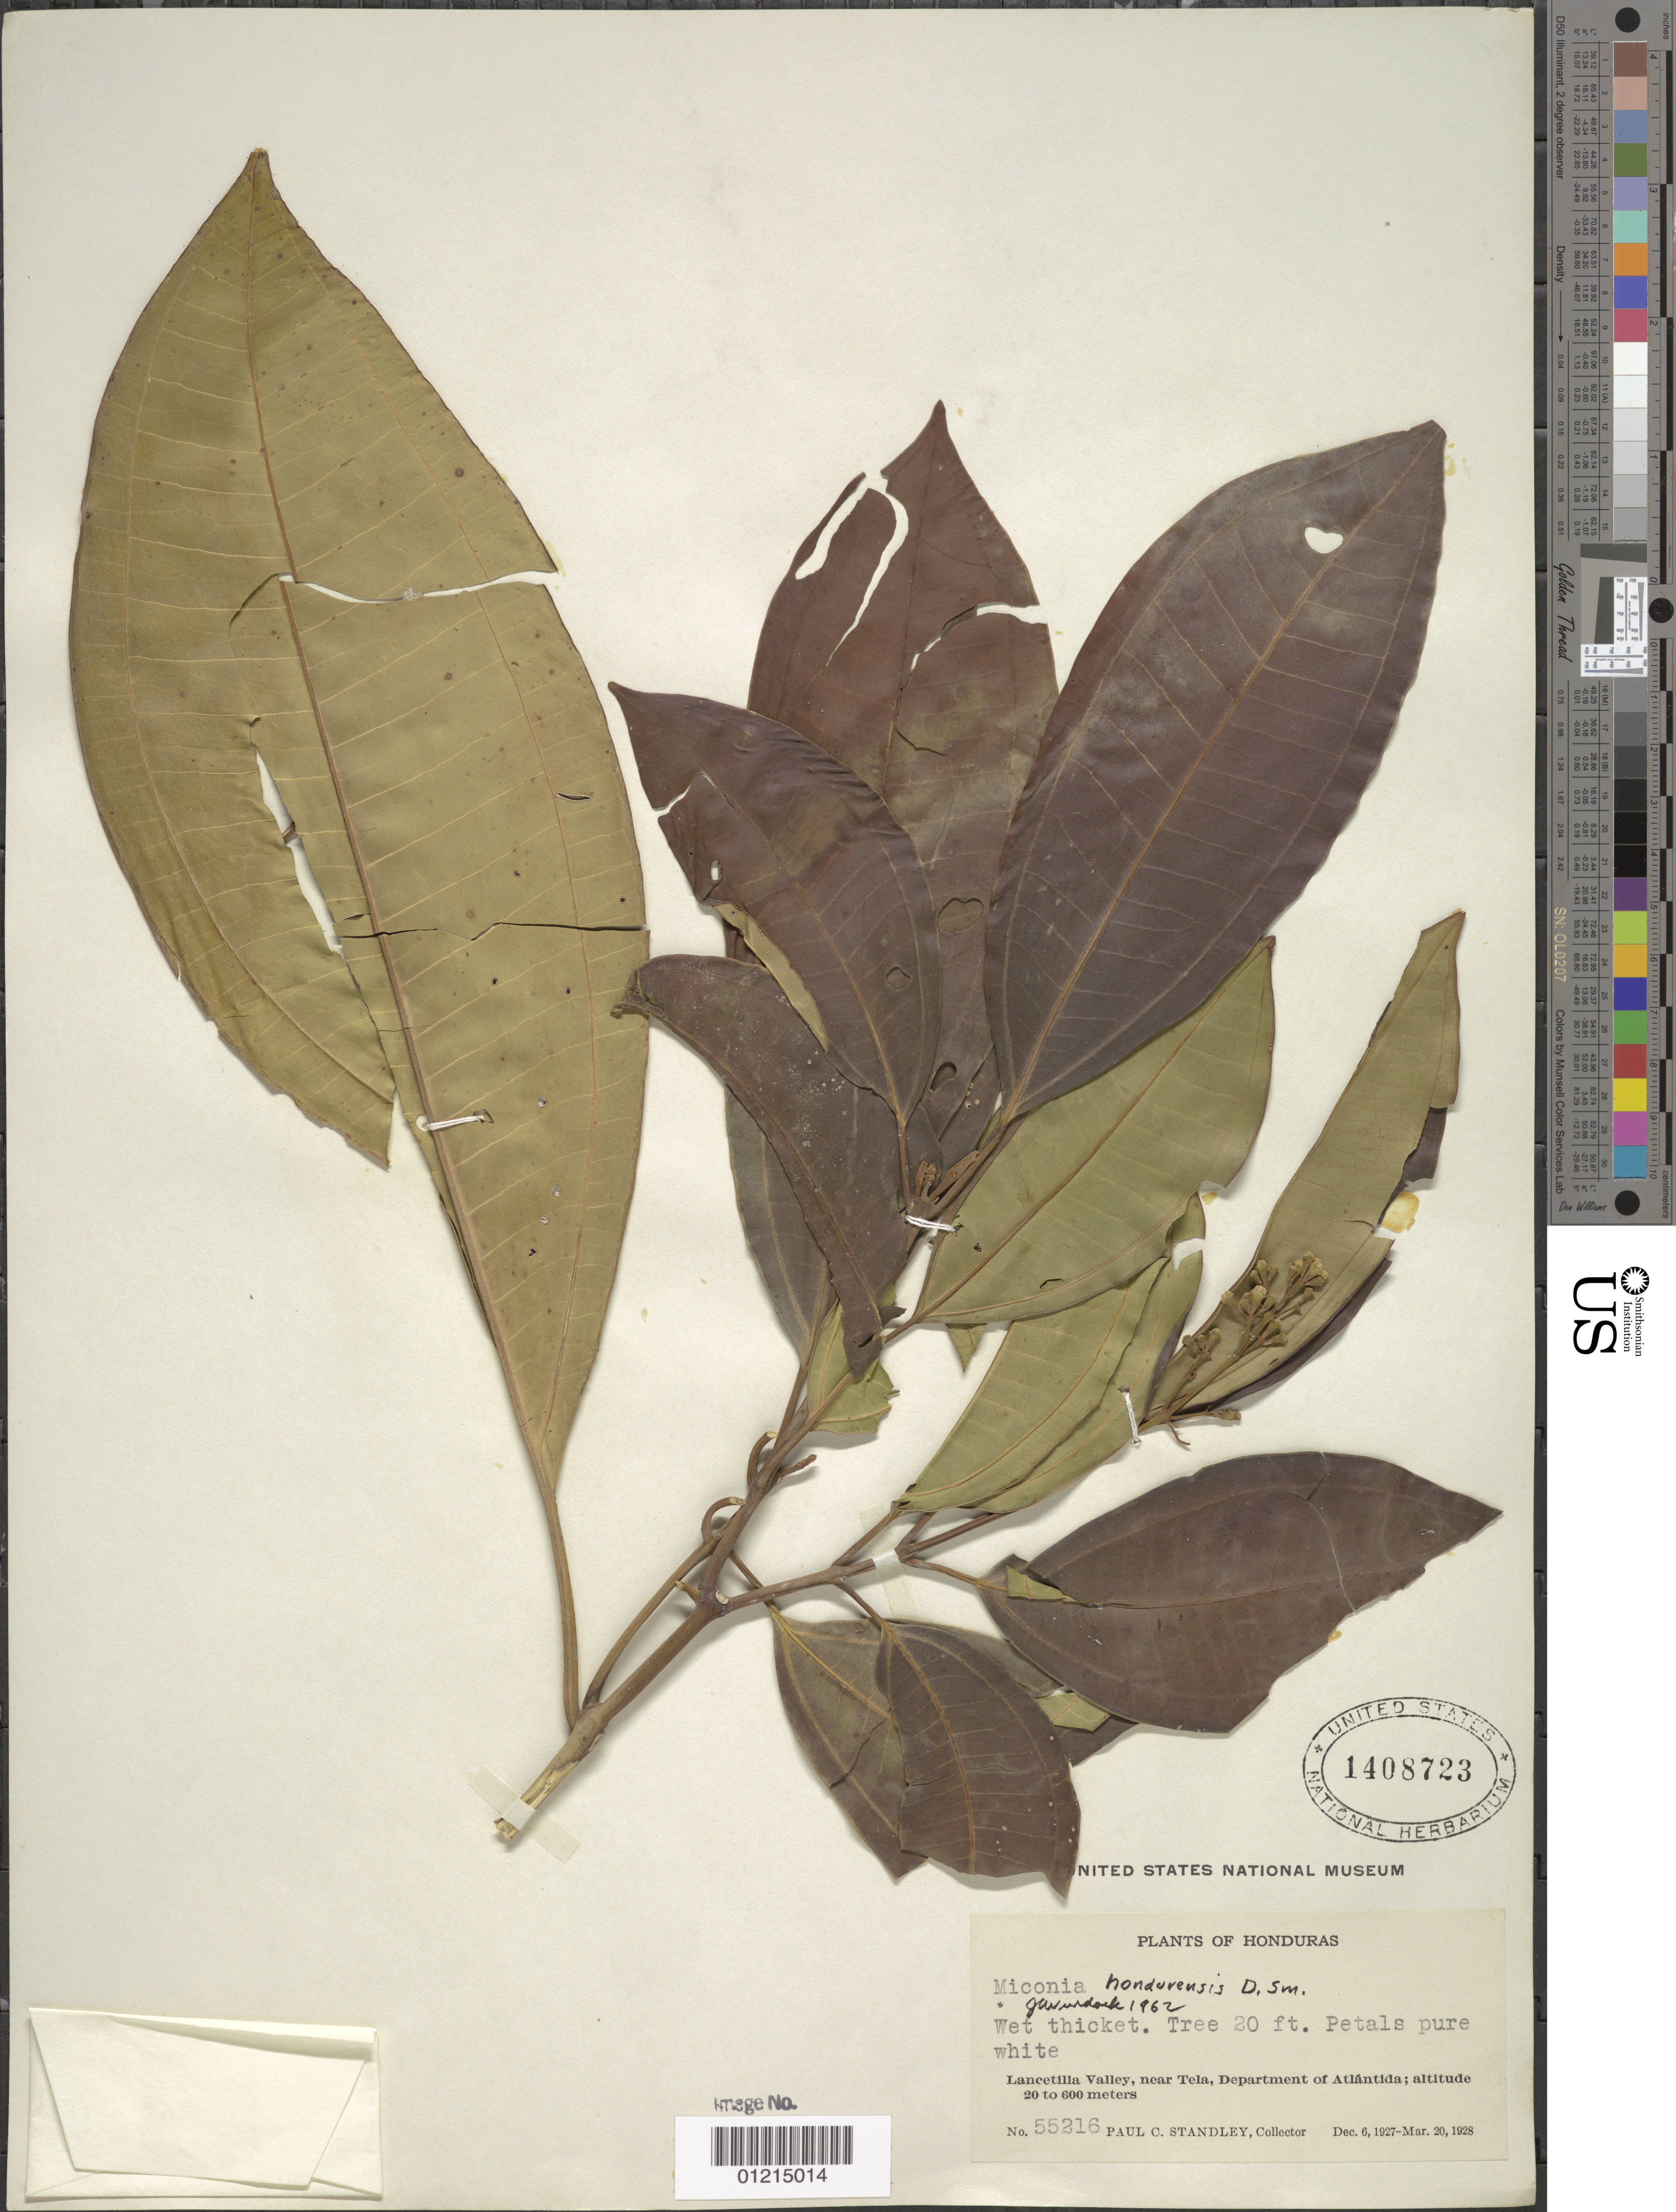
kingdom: Plantae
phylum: Tracheophyta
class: Magnoliopsida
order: Myrtales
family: Melastomataceae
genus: Miconia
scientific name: Miconia hondurensis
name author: Donn. Sm.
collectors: P. C. Standley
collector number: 55216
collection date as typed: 06 Dec 1927 to 20 Mar 1928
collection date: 1927-12-06/1928-03-20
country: Honduras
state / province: Atlántida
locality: Lancetilla Valley, near Tela, Department of Atlántida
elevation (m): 20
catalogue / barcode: US 1408723